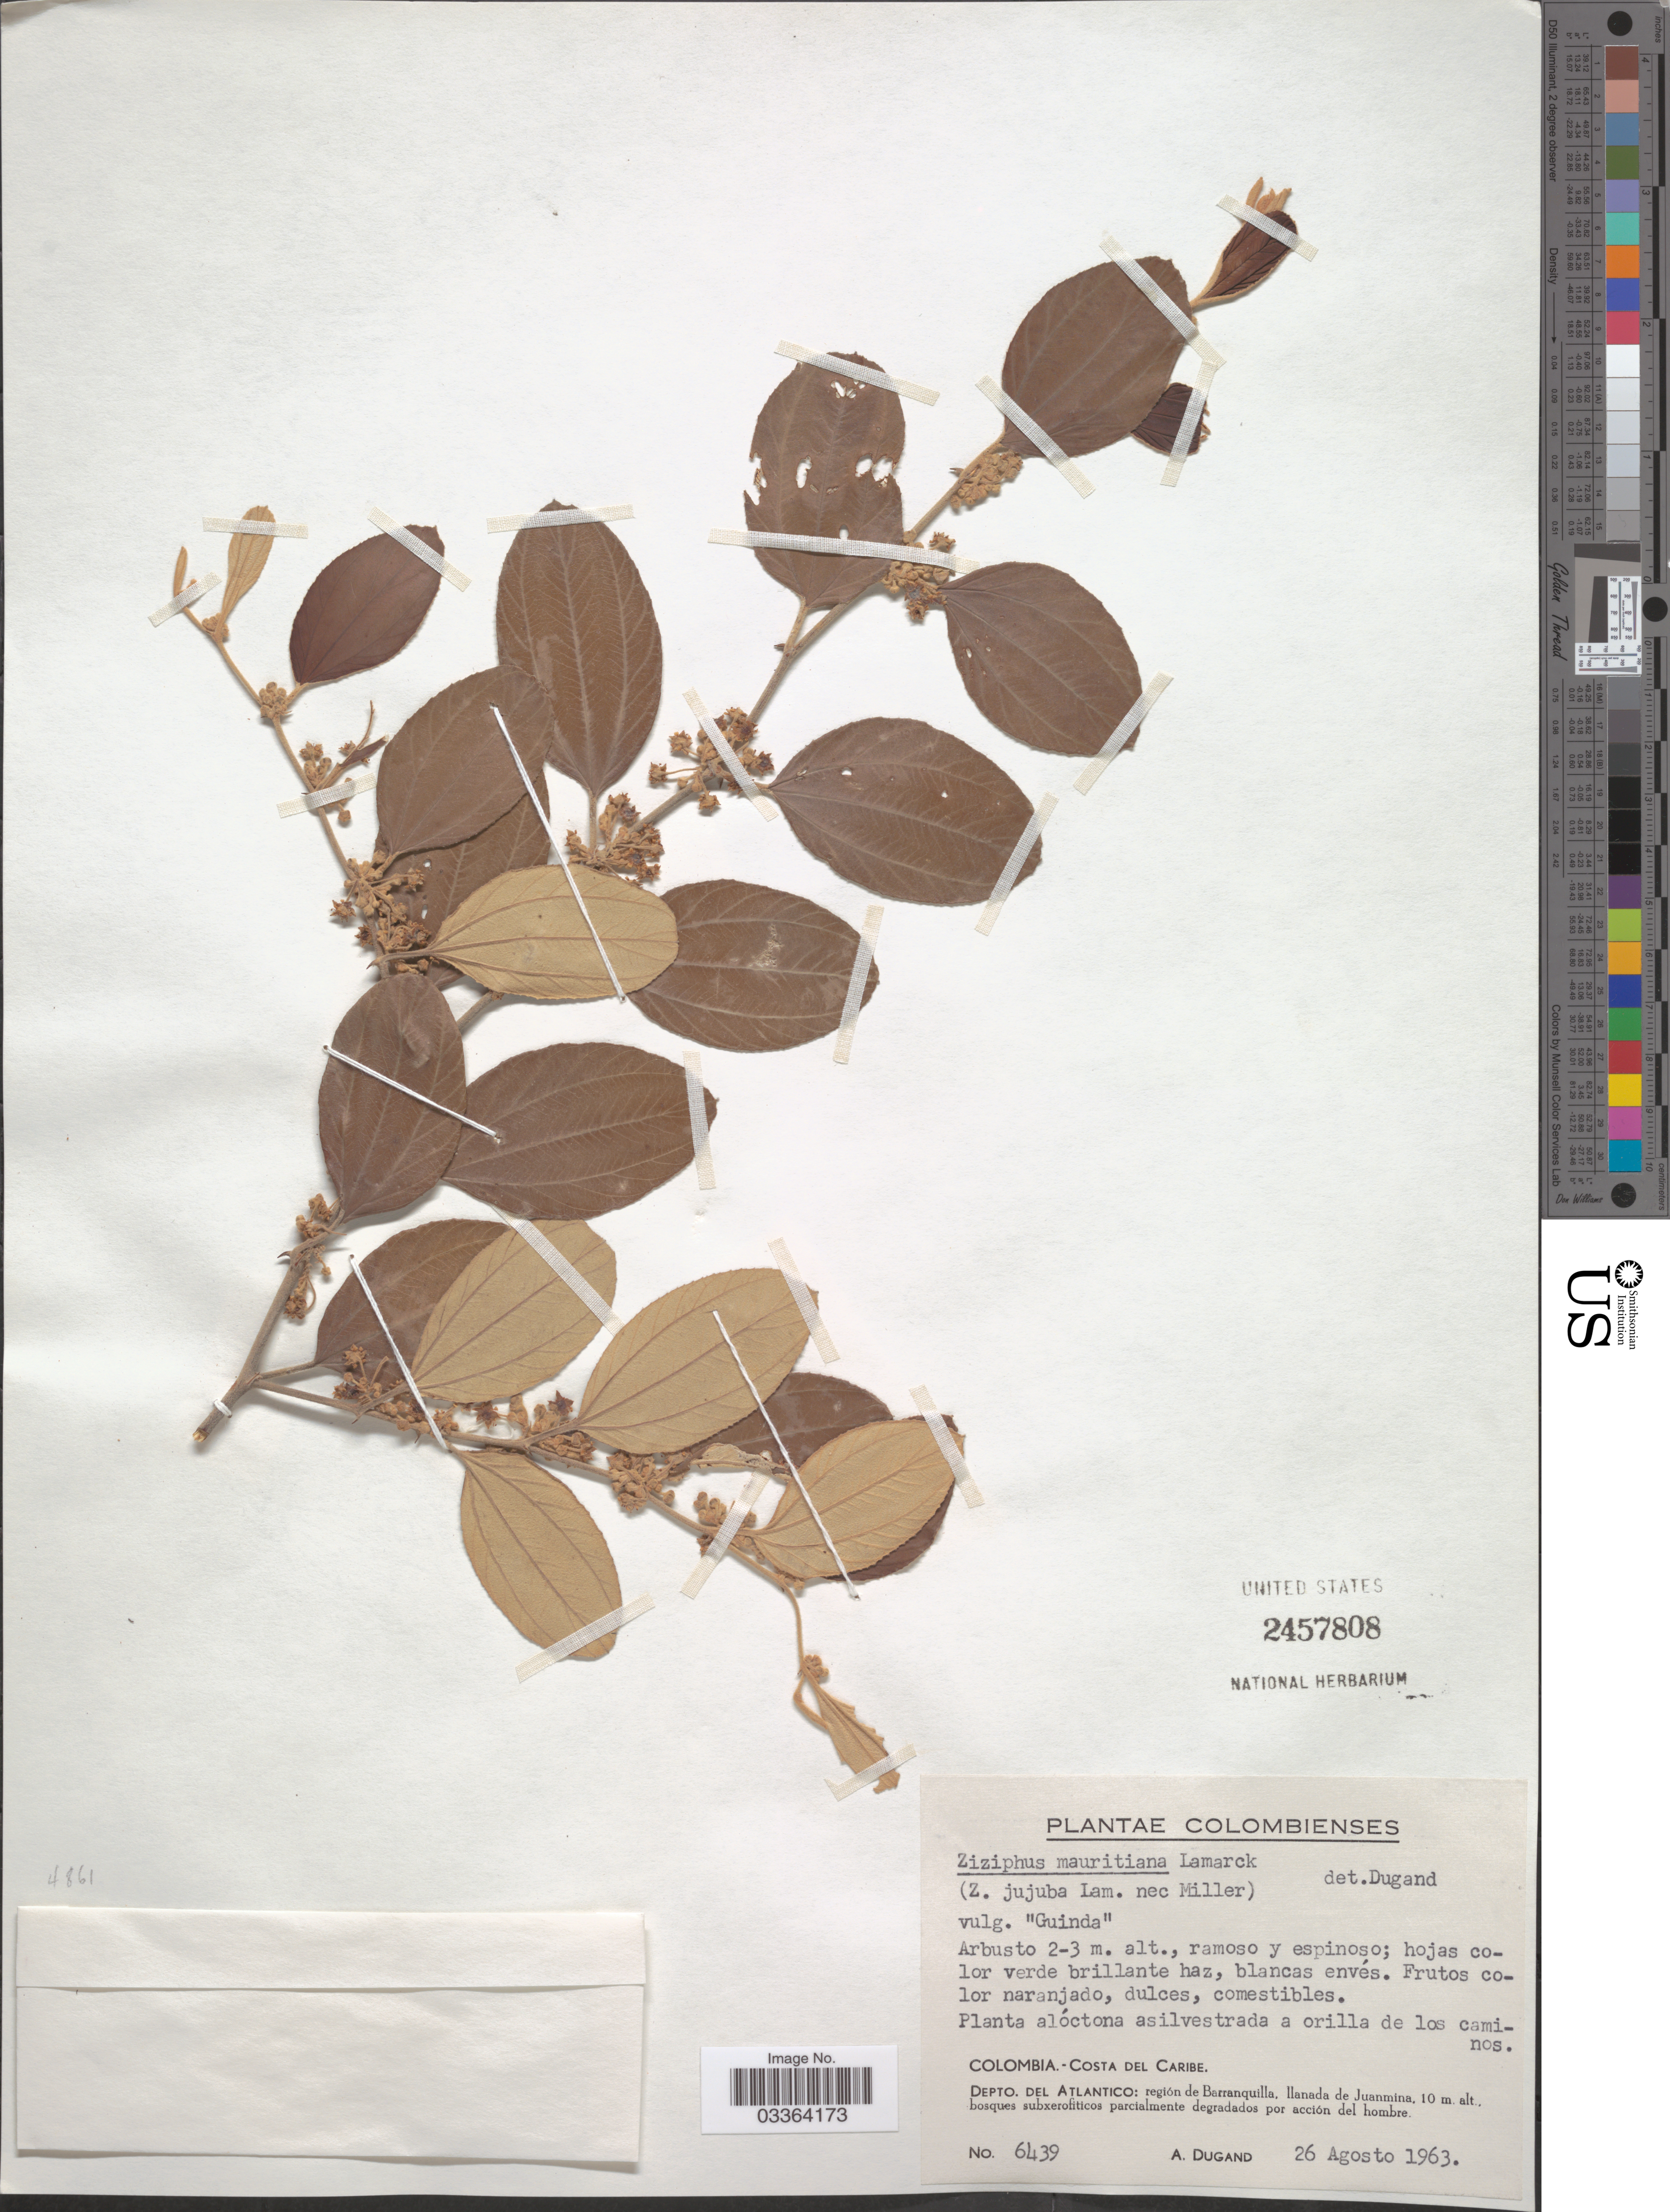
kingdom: Plantae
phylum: Tracheophyta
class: Magnoliopsida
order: Rosales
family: Rhamnaceae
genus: Ziziphus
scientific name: Ziziphus mauritiana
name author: Lam.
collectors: A. Dugand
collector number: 6439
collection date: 1963-08-26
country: Colombia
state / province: Atlántico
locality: Costa del Caribe, Depto. del Atlantico: región de Barranquilla, llanada de Juanmina.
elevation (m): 10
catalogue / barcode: US 2457808